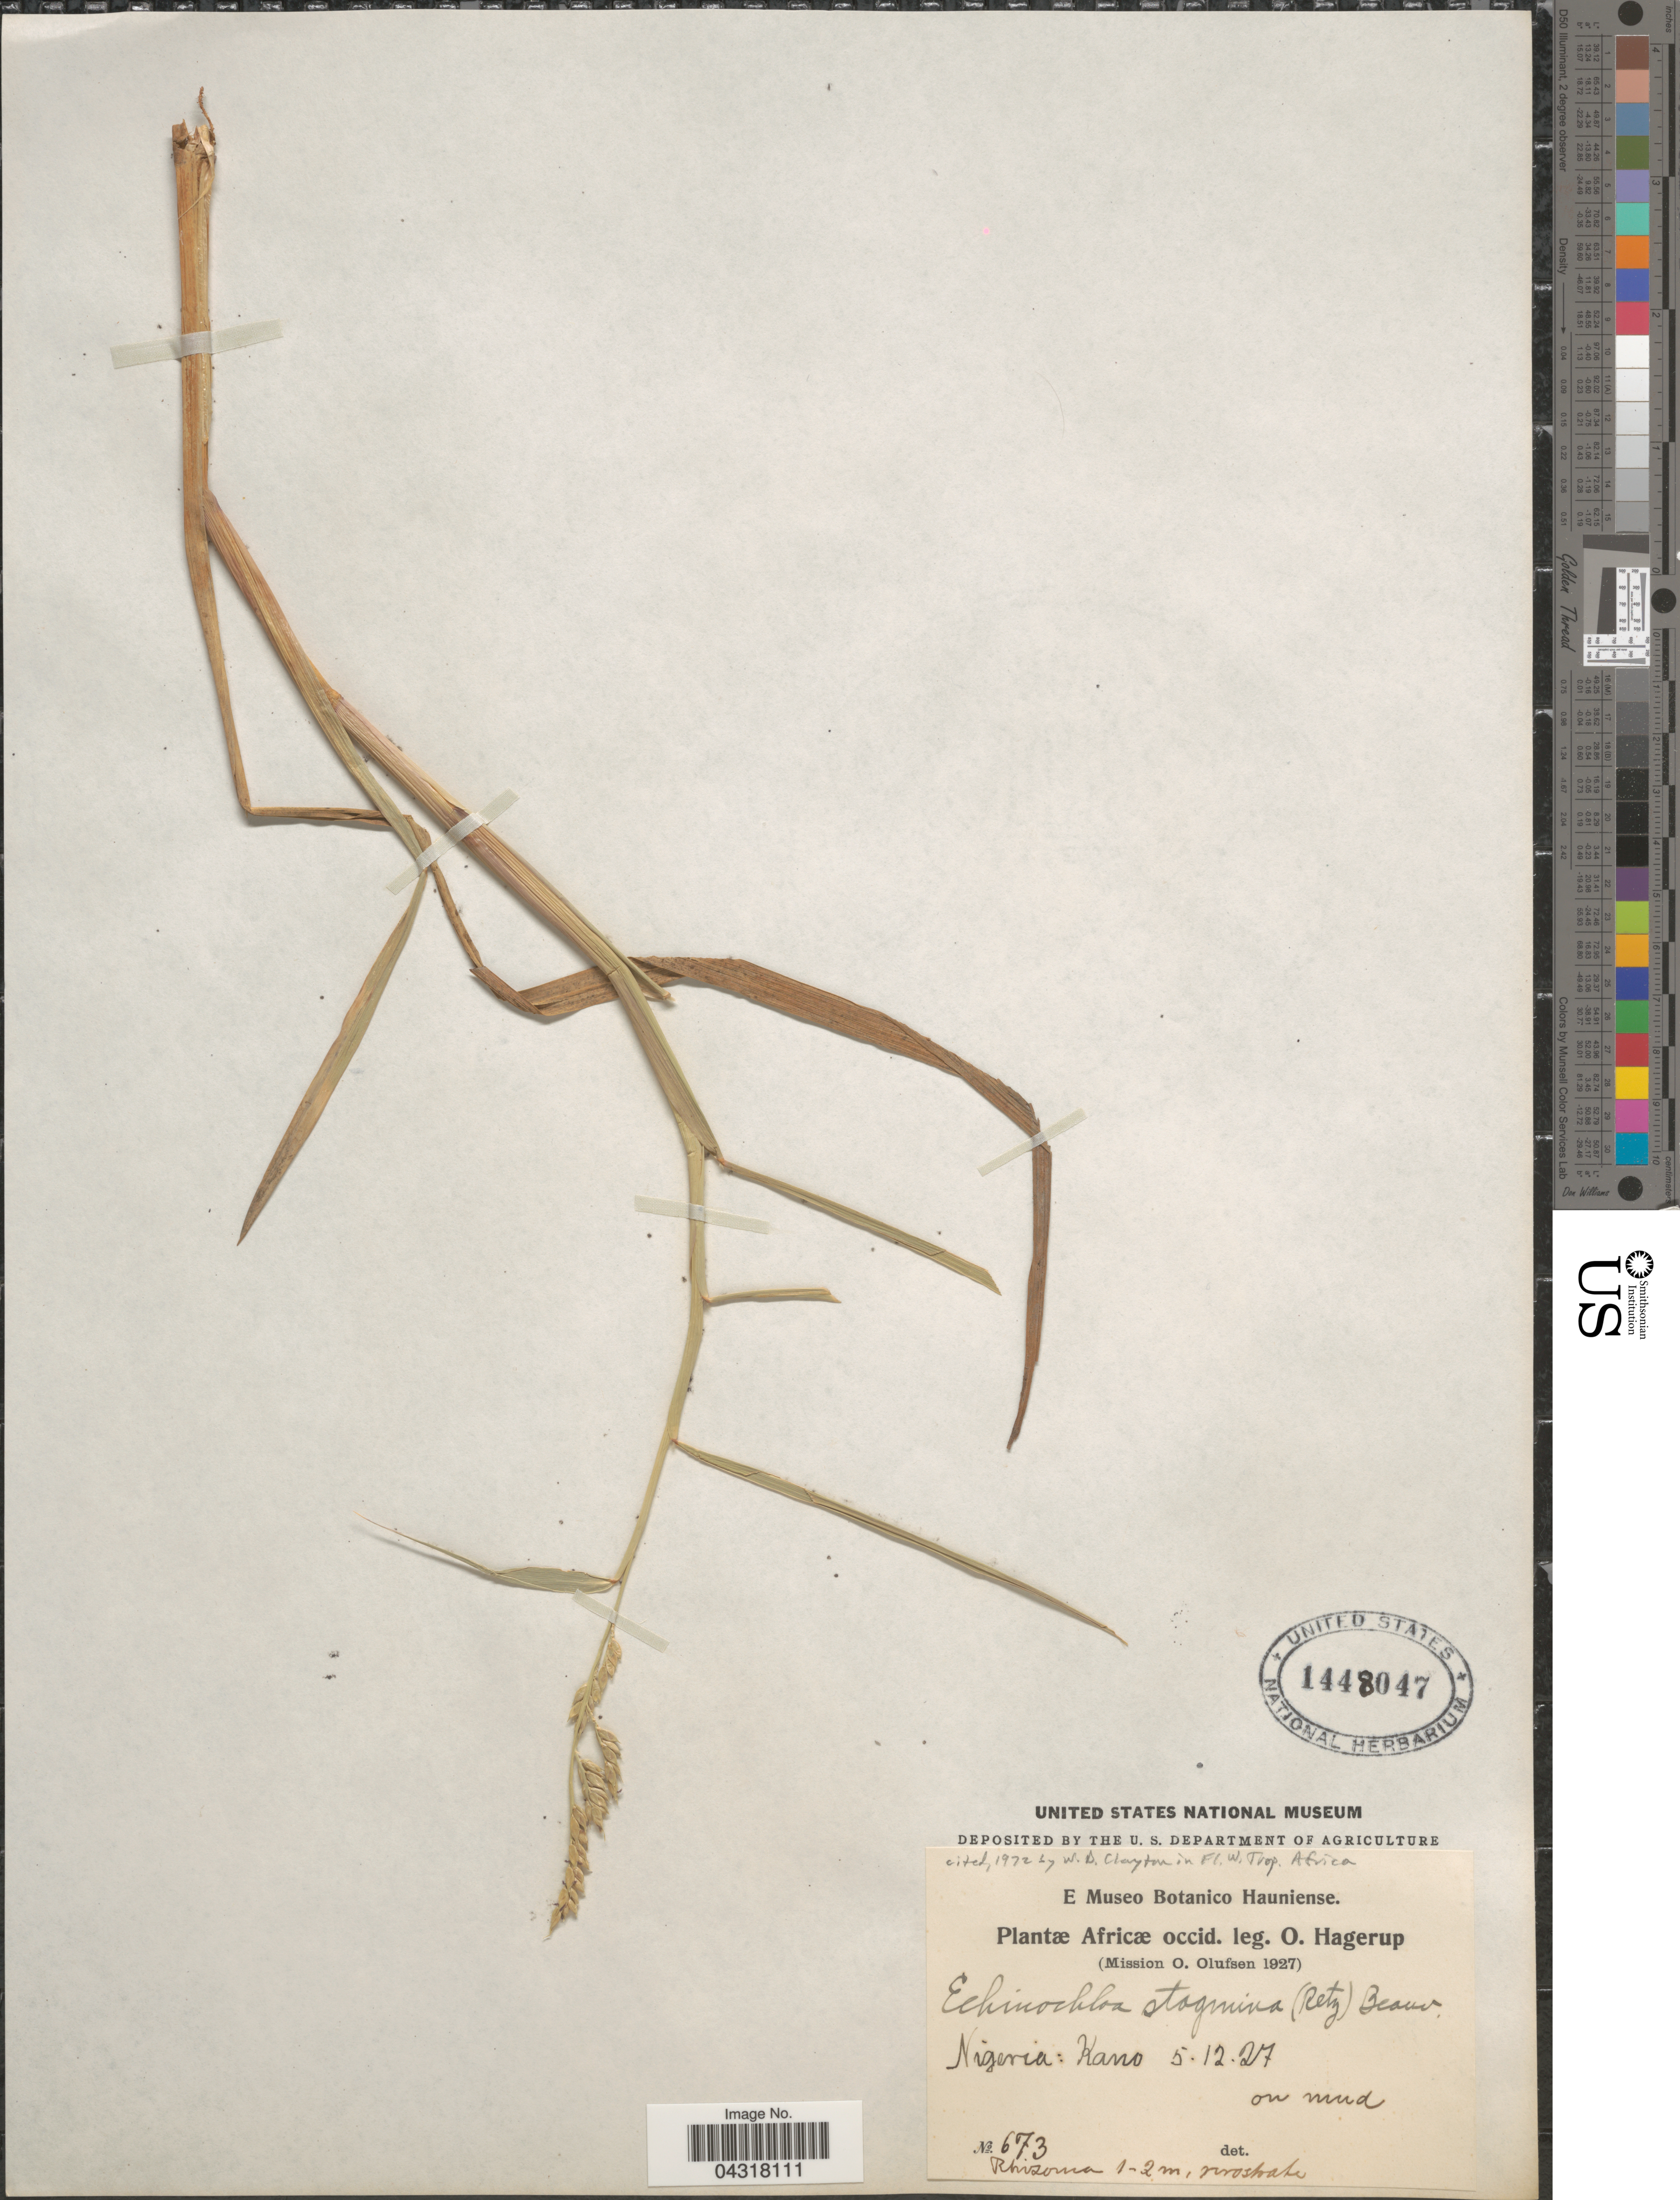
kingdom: Plantae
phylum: Tracheophyta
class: Liliopsida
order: Poales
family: Poaceae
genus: Echinochloa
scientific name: Echinochloa stagnina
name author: (Retz.) P. Beauv.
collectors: O. Hagerup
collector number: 673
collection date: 1927-12-05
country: Nigeria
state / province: Kano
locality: Africæ occid. (Mission O. Olufsen 1927).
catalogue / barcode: US 1448047